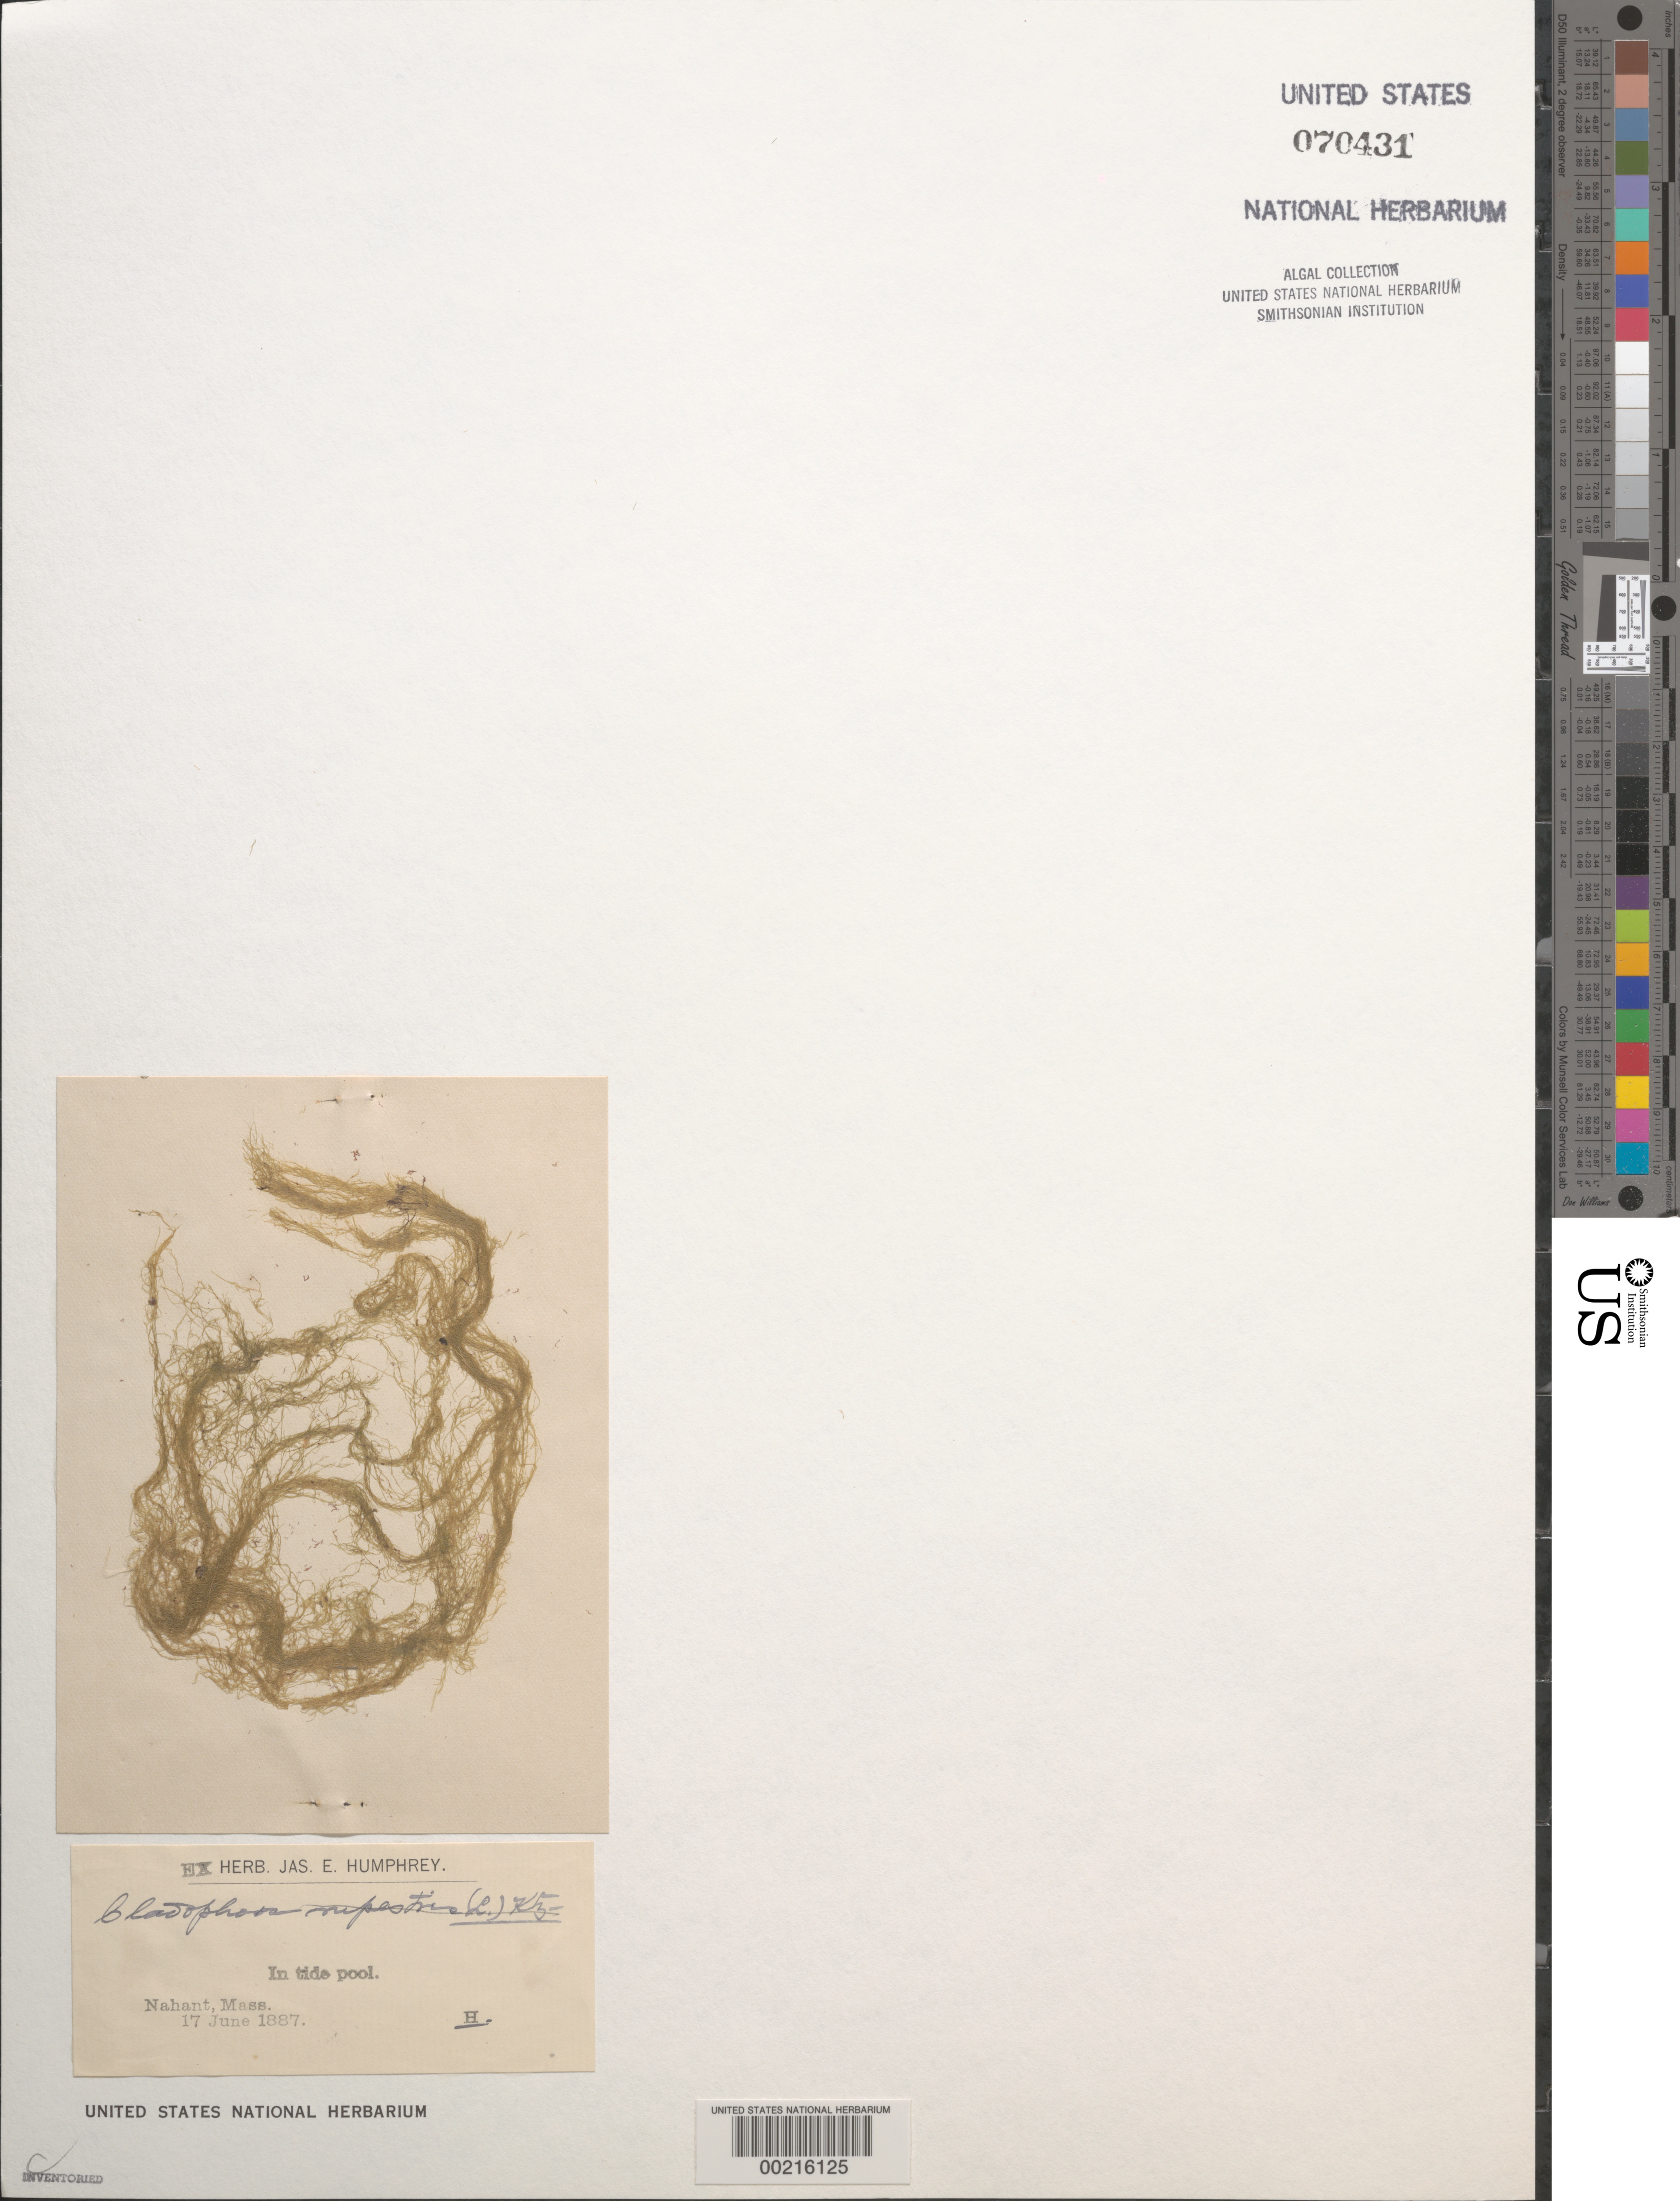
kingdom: Plantae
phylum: Chlorophyta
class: Ulvophyceae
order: Cladophorales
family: Cladophoraceae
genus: Cladophora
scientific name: Cladophora rupestris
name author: (Roth) Kütz.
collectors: J. Humphrey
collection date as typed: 17 Jun 1887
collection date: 1887-06-17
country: United States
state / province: Massachusetts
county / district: Essex County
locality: Nahant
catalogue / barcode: US 70431